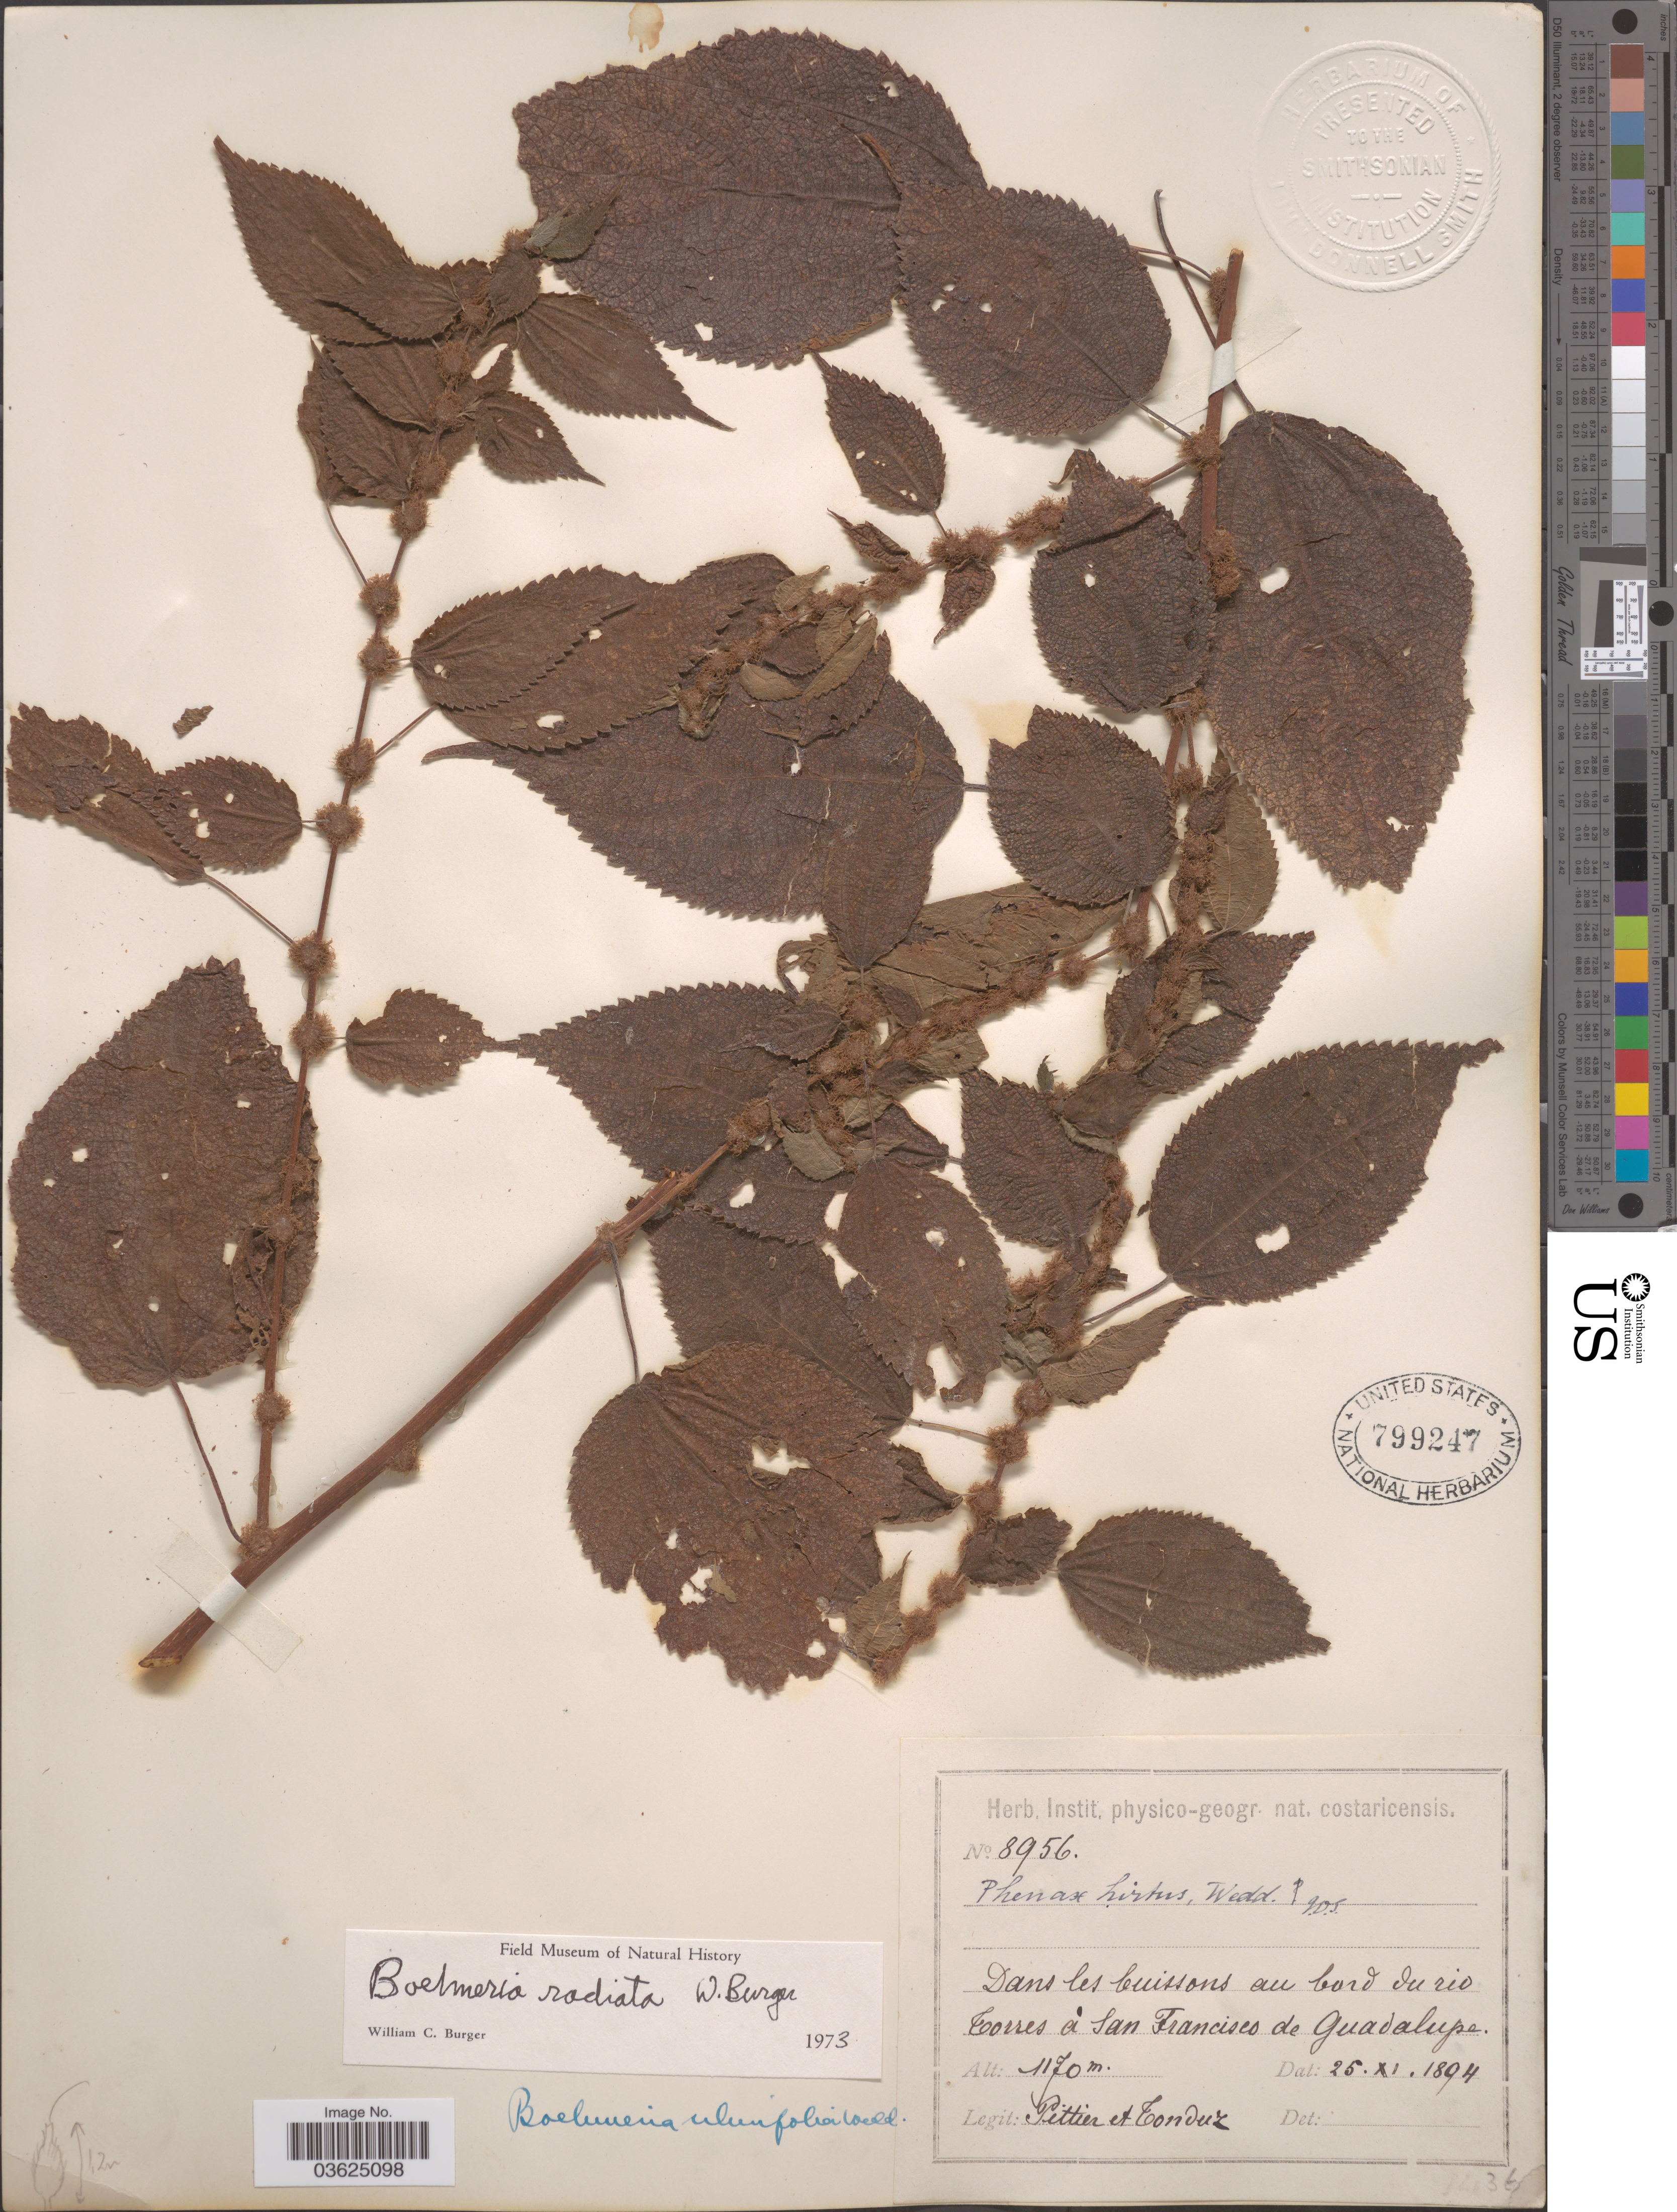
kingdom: Plantae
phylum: Tracheophyta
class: Magnoliopsida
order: Rosales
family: Urticaceae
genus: Boehmeria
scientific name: Boehmeria radiata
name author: W.C. Burger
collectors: Pittier, -- & Tonduz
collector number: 8956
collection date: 1894-11-25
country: Costa Rica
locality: Dans les buissons au bord du rio Corres à San Francisco de Guadalupe.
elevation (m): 1170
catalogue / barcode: US 799247